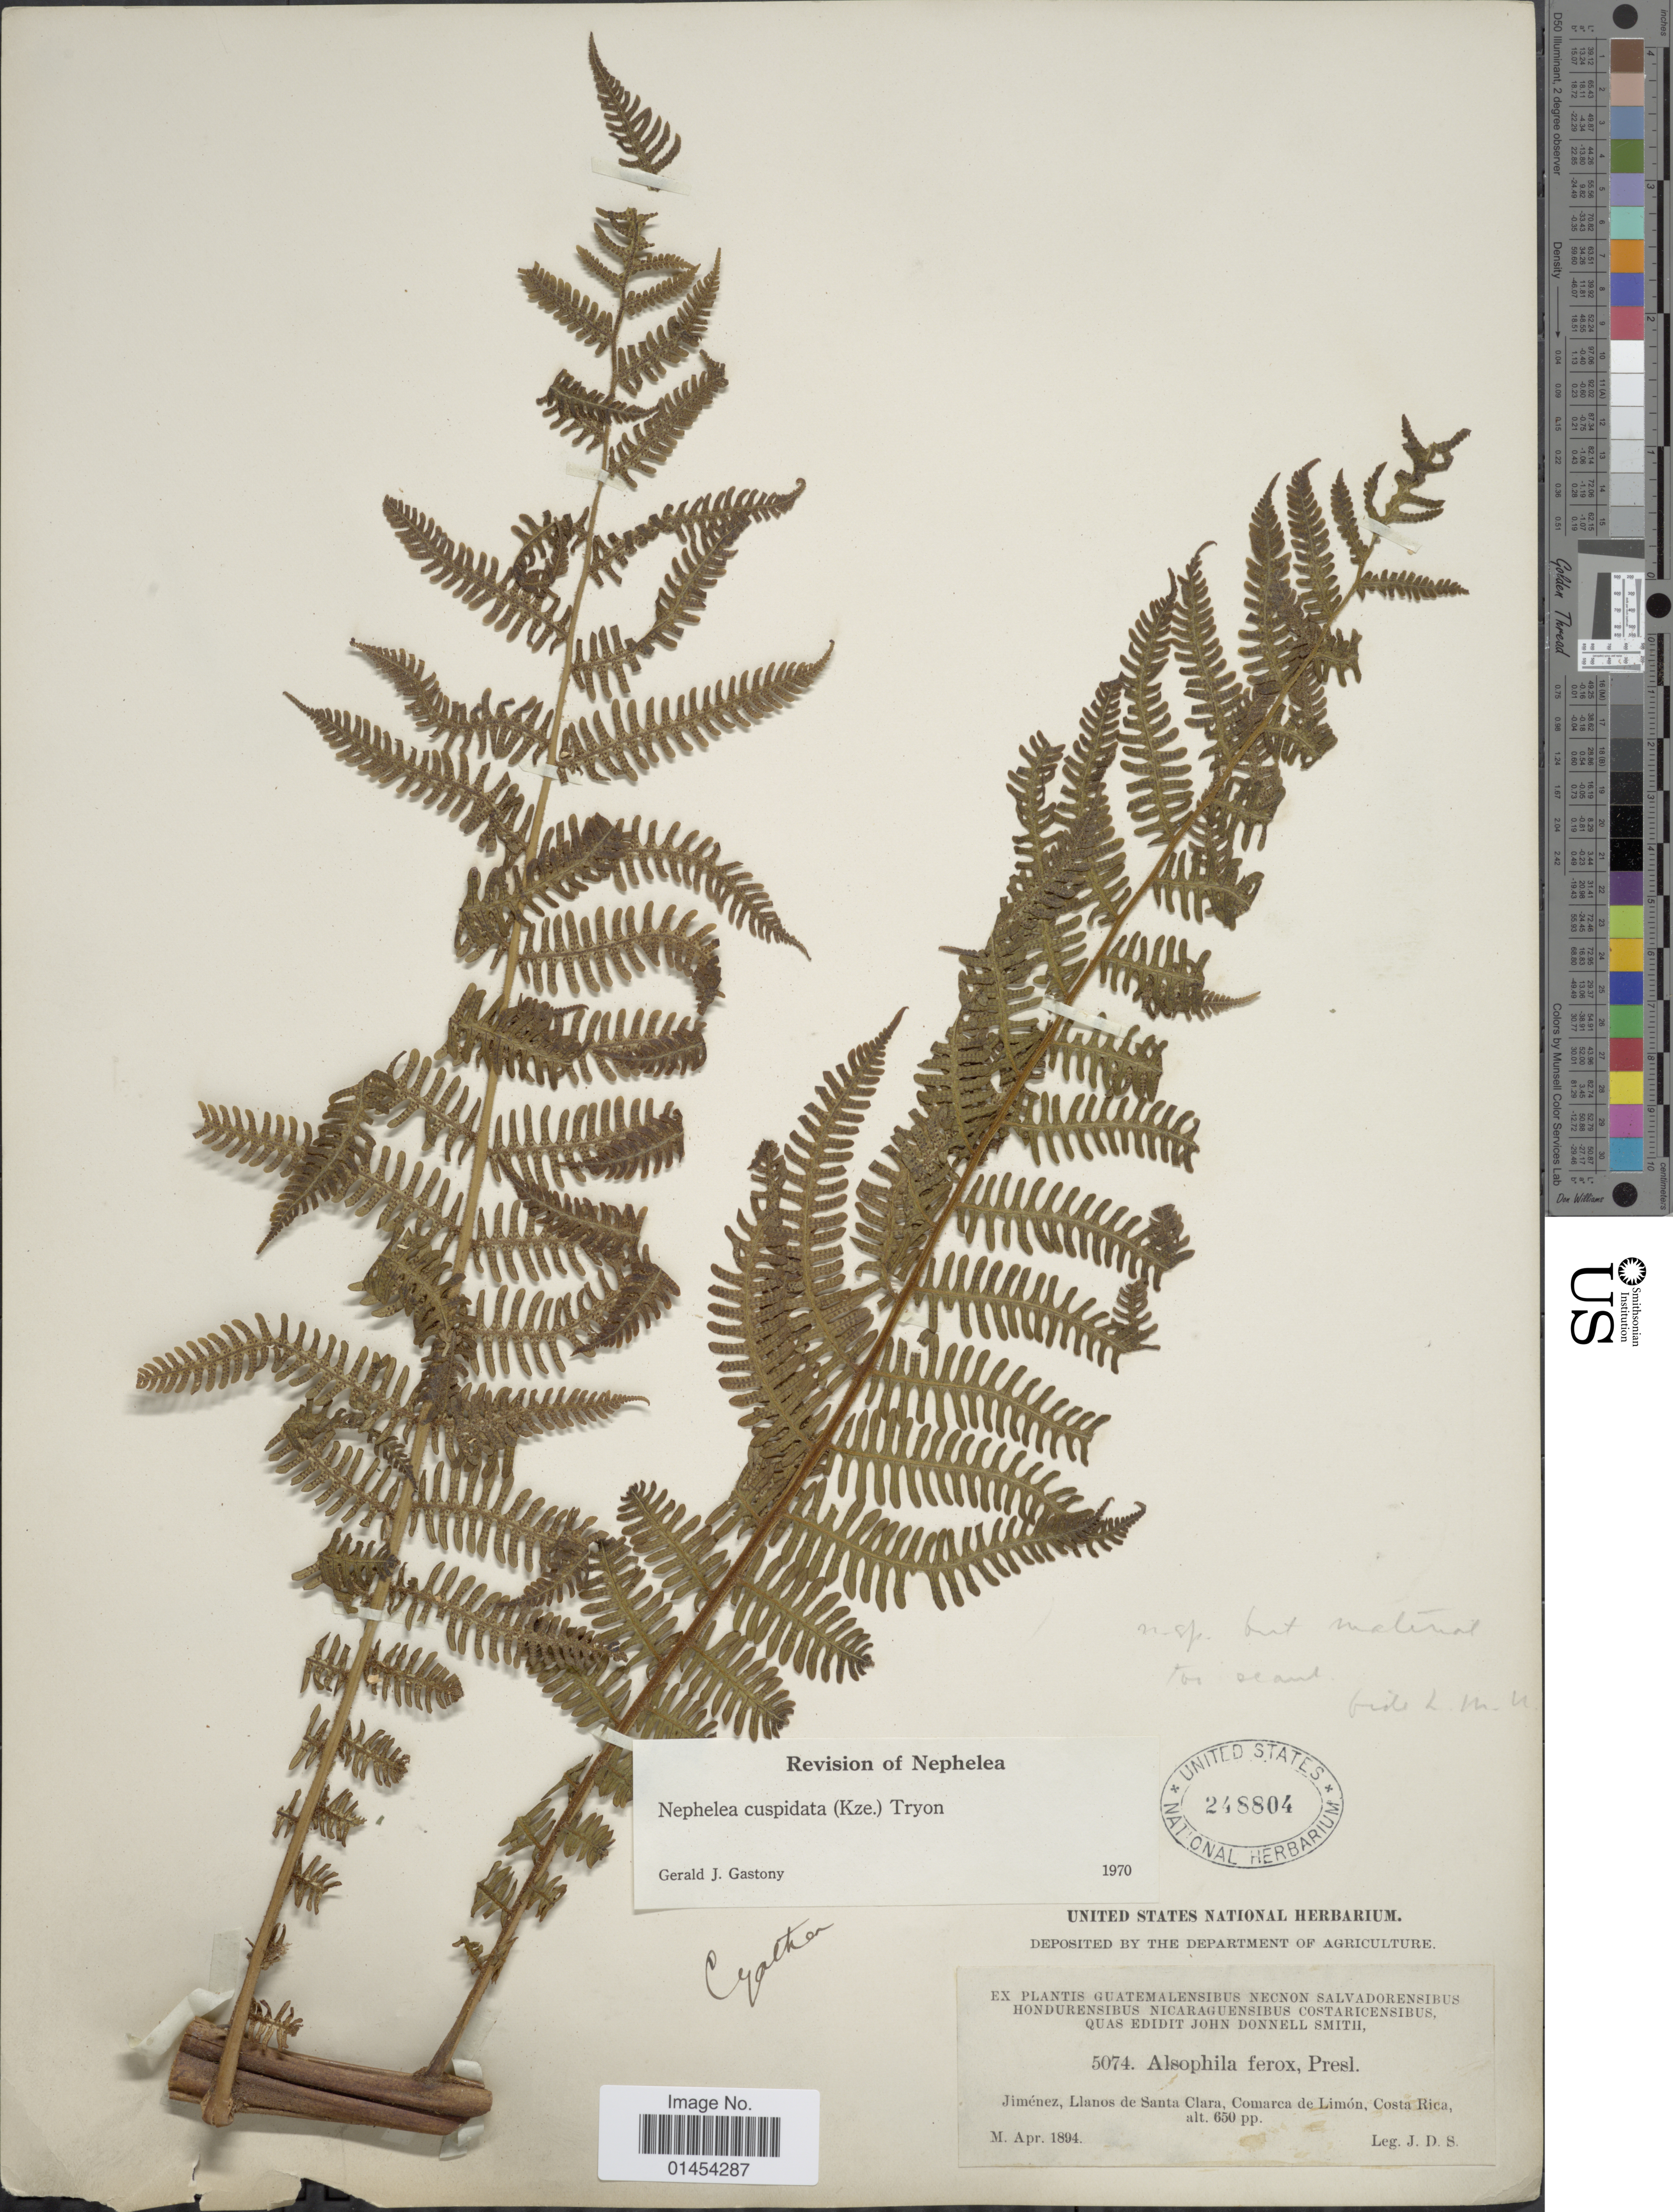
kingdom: Plantae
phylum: Tracheophyta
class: Polypodiopsida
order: Cyatheales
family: Cyatheaceae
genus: Alsophila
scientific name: Alsophila cuspidata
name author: (Kunze) D.S. Conant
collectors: J. Donnell Smith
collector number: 5074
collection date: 1894-04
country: Costa Rica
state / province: Limón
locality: Jiménez, Llanos de Santa Clara, Comarca de Limón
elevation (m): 198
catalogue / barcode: US 248804